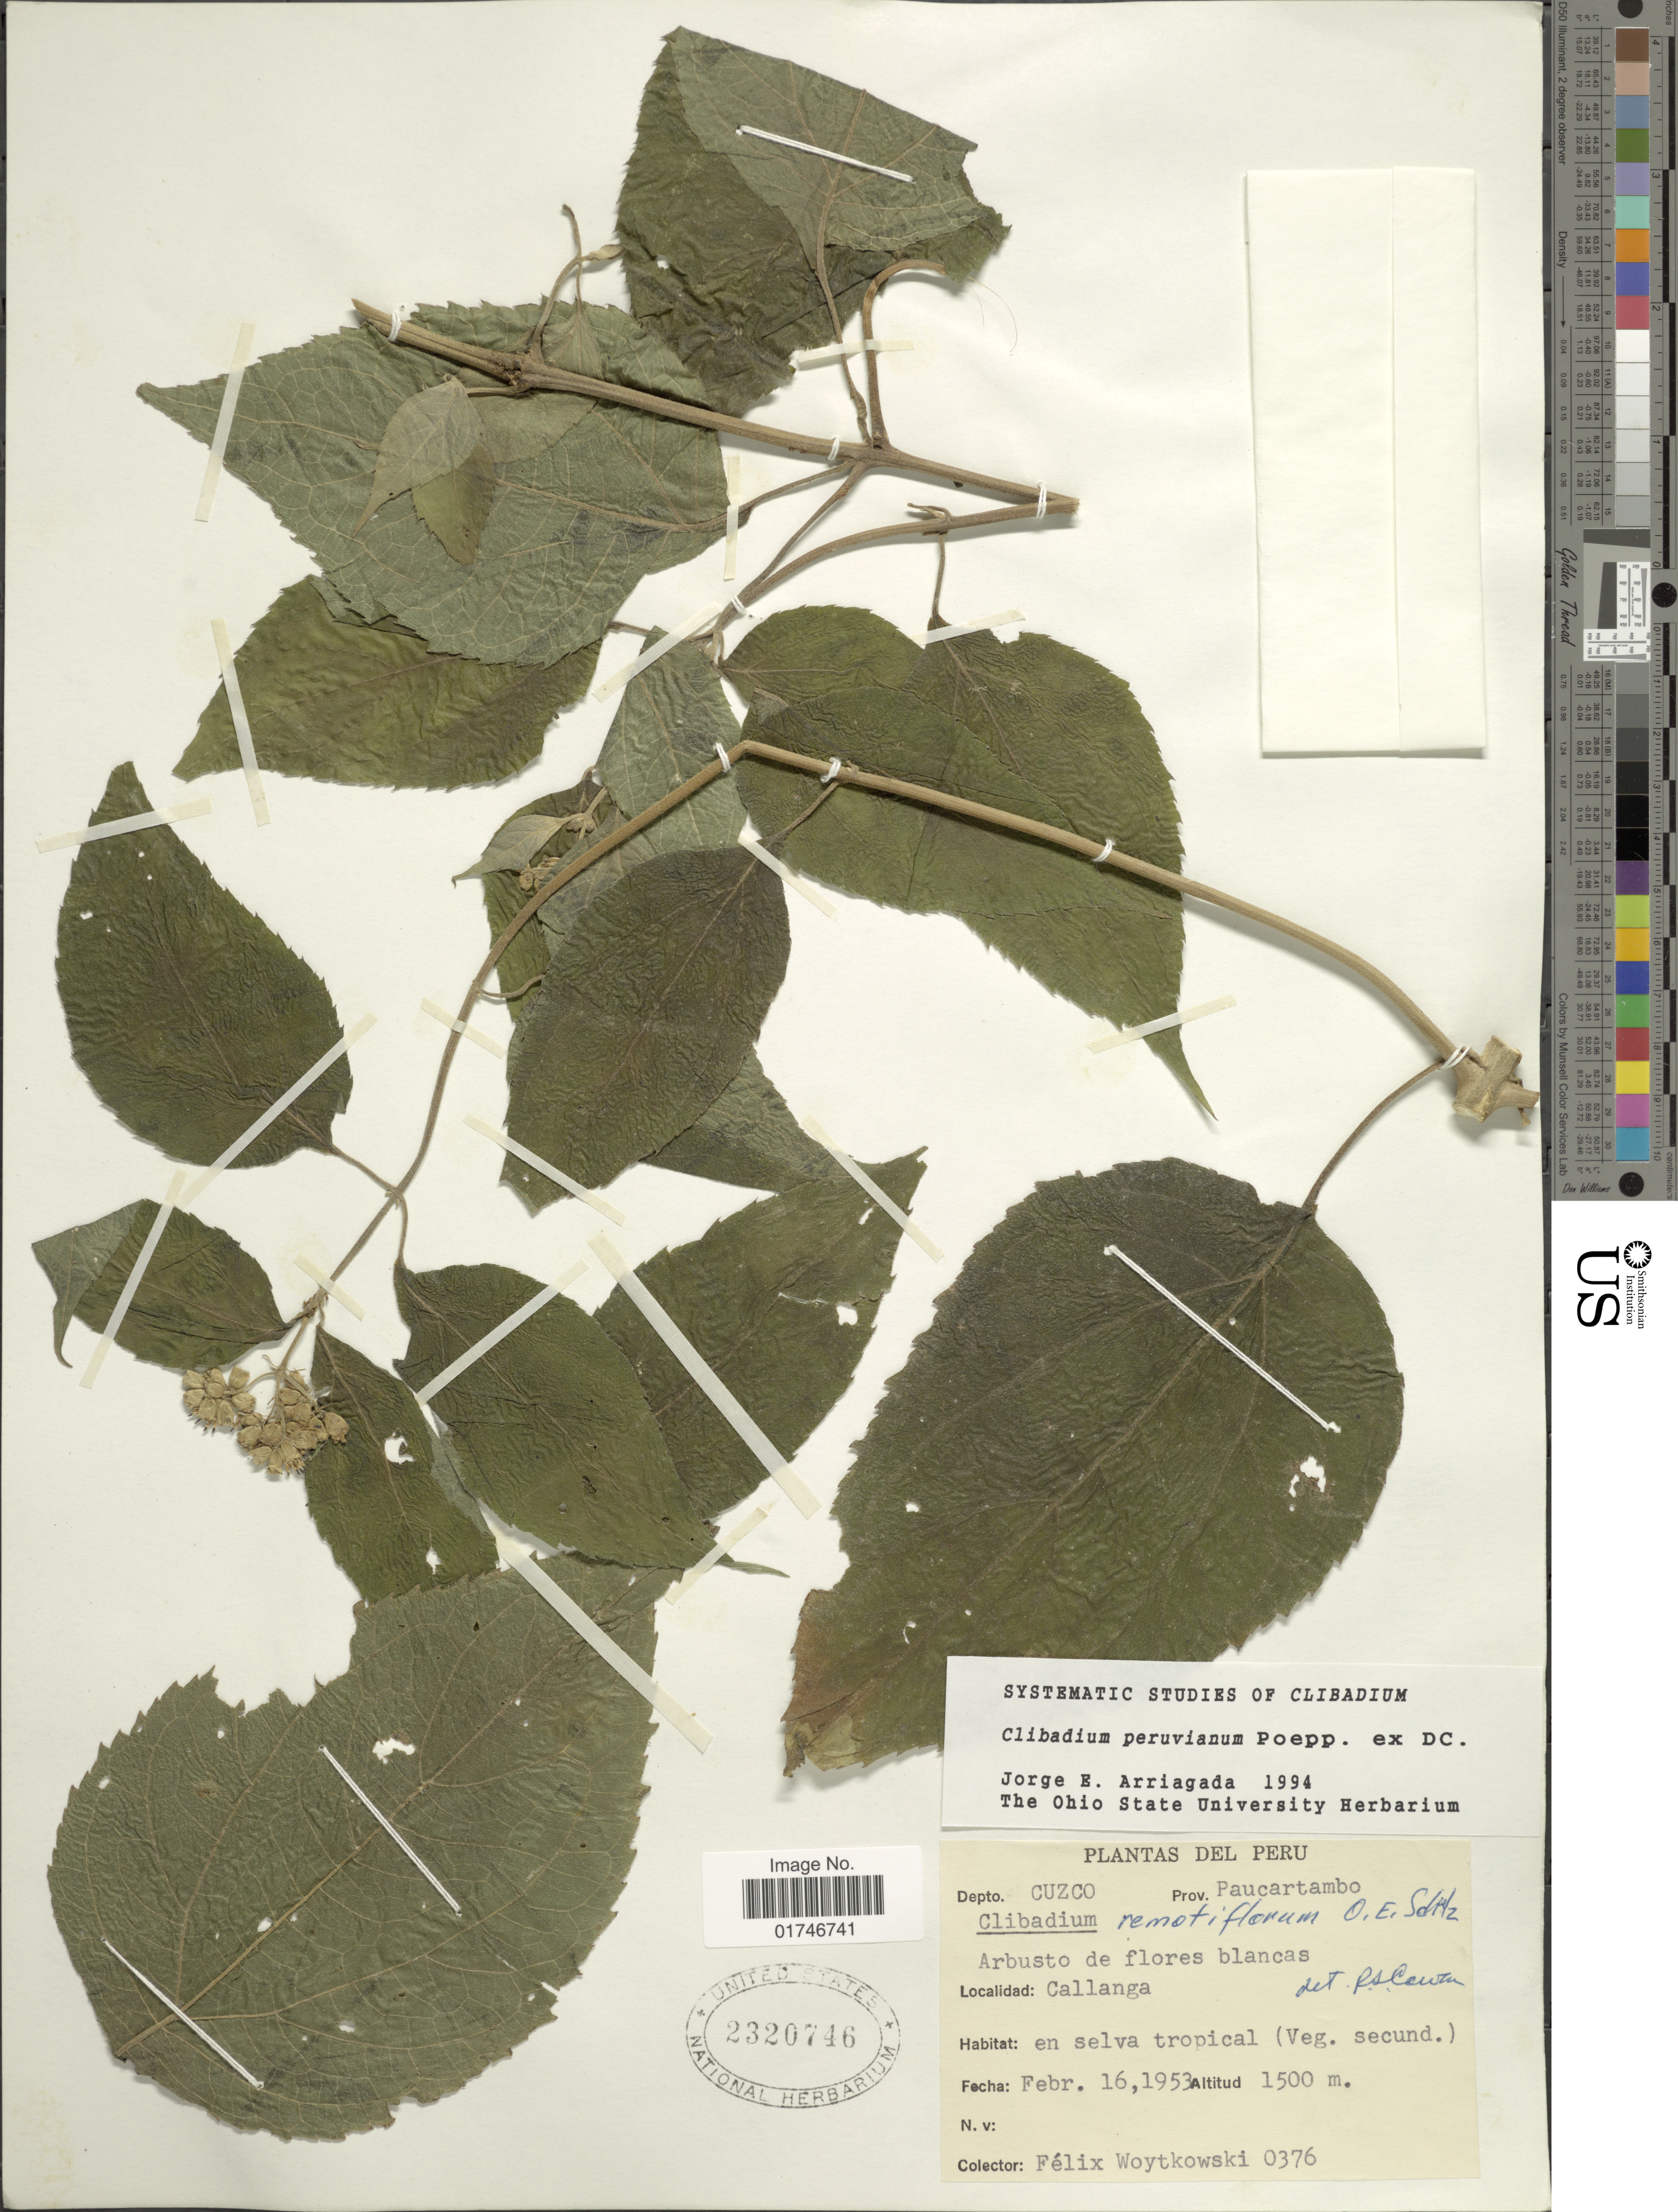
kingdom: Plantae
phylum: Tracheophyta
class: Magnoliopsida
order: Asterales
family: Asteraceae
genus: Clibadium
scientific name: Clibadium peruvianum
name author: Poepp.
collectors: F. Woytkowski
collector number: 0376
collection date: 1953-02-16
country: Peru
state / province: Cusco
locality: Depto. Cuzco. Prov. Paucartambo. Callanga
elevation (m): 1500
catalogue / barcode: US 2320746